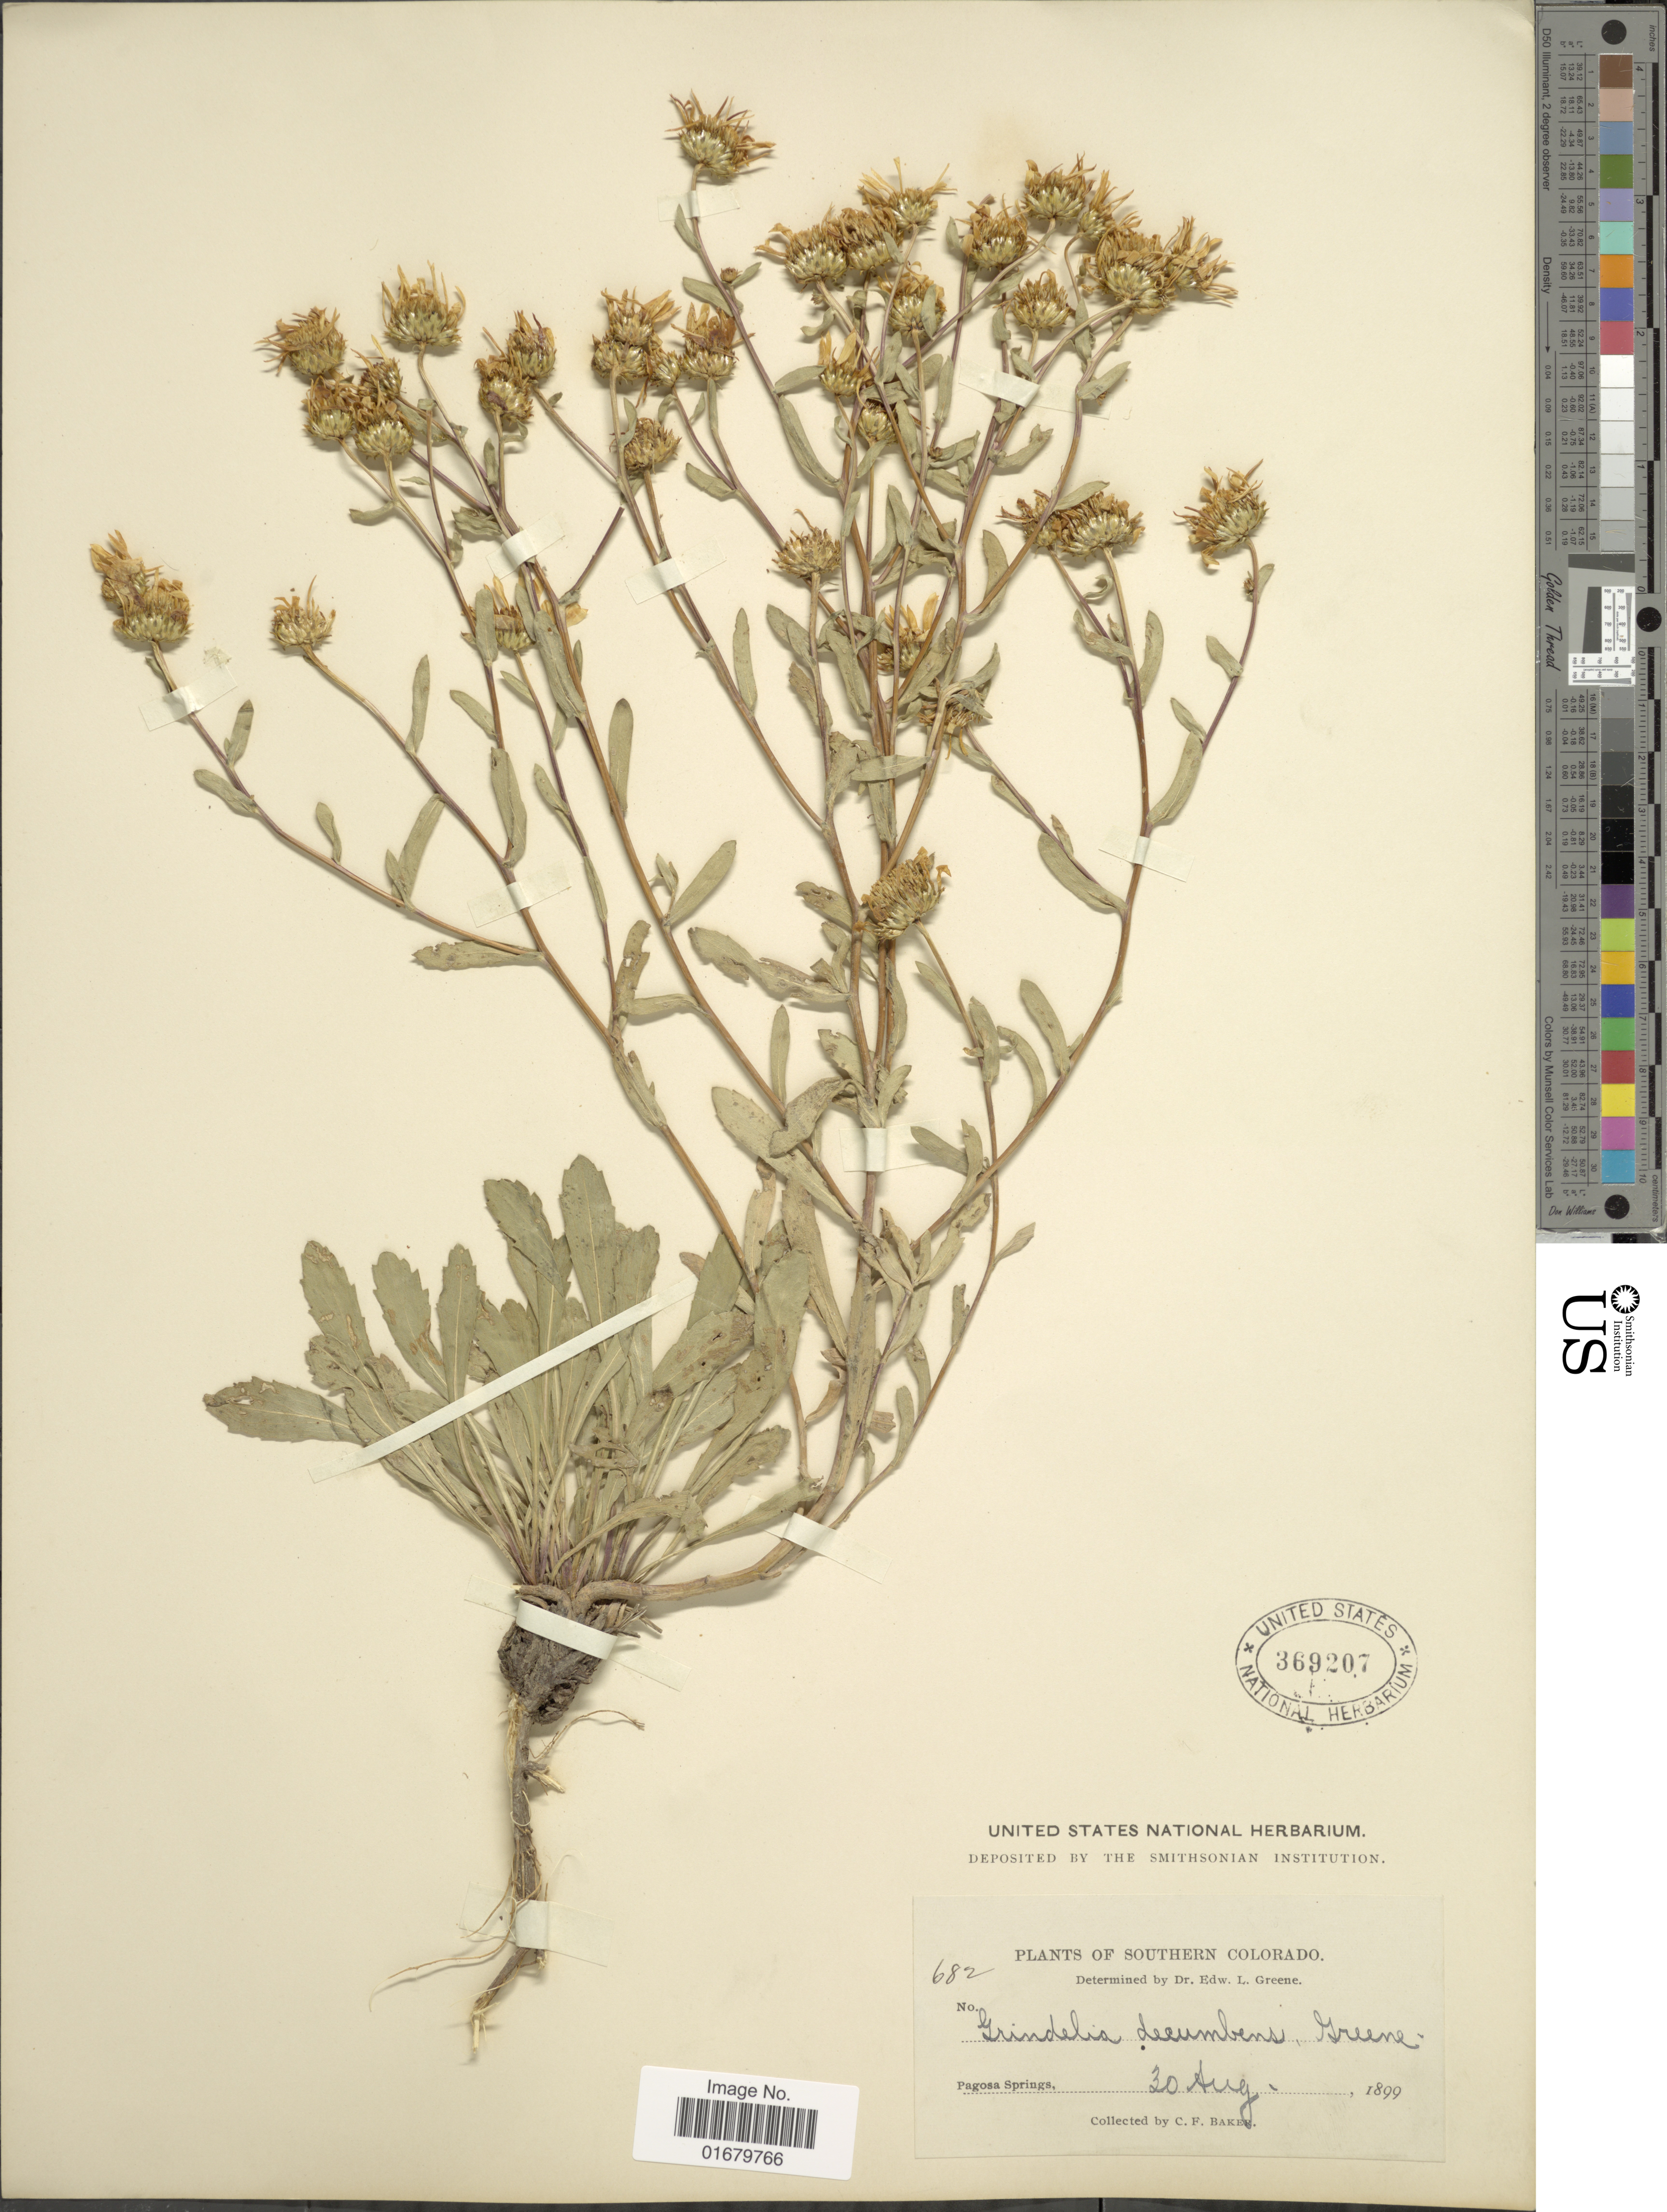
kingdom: Plantae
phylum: Tracheophyta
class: Magnoliopsida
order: Asterales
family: Asteraceae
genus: Grindelia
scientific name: Grindelia decumbens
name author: Greene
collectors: C. F. Baker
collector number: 682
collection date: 1899-08-30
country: United States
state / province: Colorado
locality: Southern Colorado, Pagosa Springs.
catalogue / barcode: US 369207